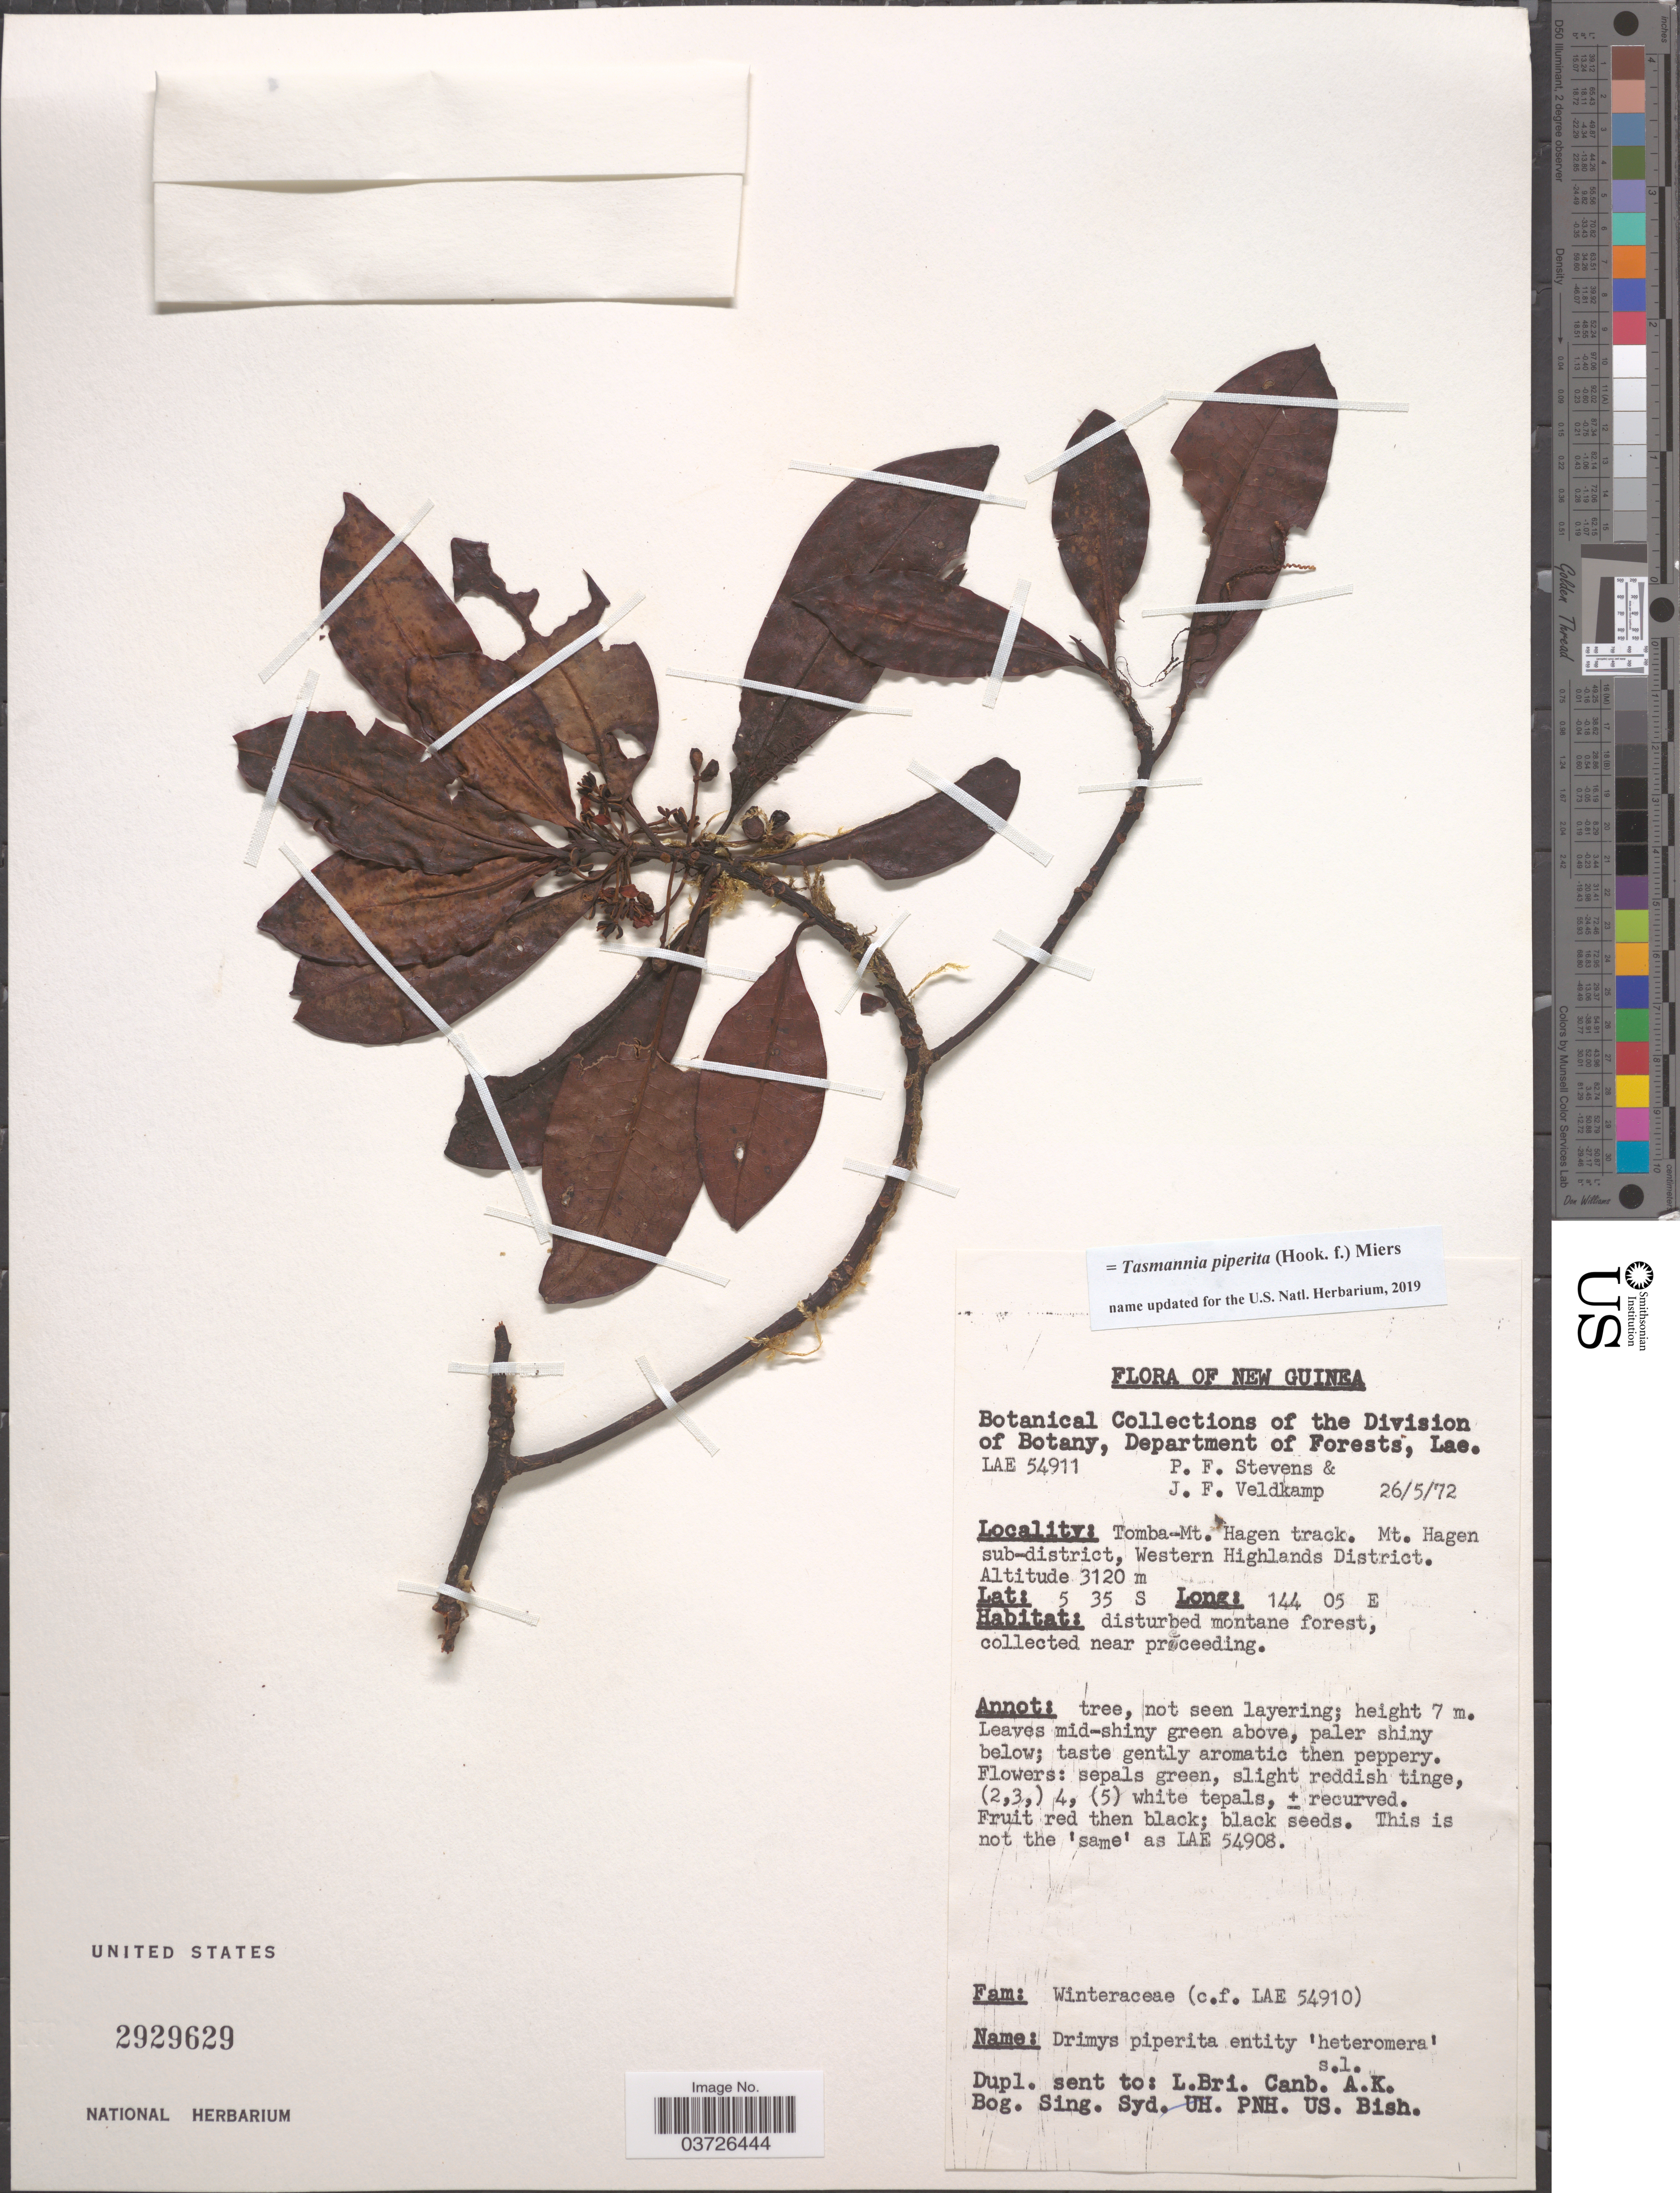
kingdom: Plantae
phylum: Tracheophyta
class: Magnoliopsida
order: Canellales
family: Winteraceae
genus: Tasmannia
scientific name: Tasmannia piperita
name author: (Hook. f.) Miers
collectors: P. F. Stevens & J. F. Veldkamp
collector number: LAE 54911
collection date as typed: Transcribed d/m/y: 26/5/72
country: Papua New Guinea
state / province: Western Highlands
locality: New Guinea. Tomba-Mt. Hagen track. Mt. Hagen sub-district, Western Highlands District.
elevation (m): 3120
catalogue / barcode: US 2929629